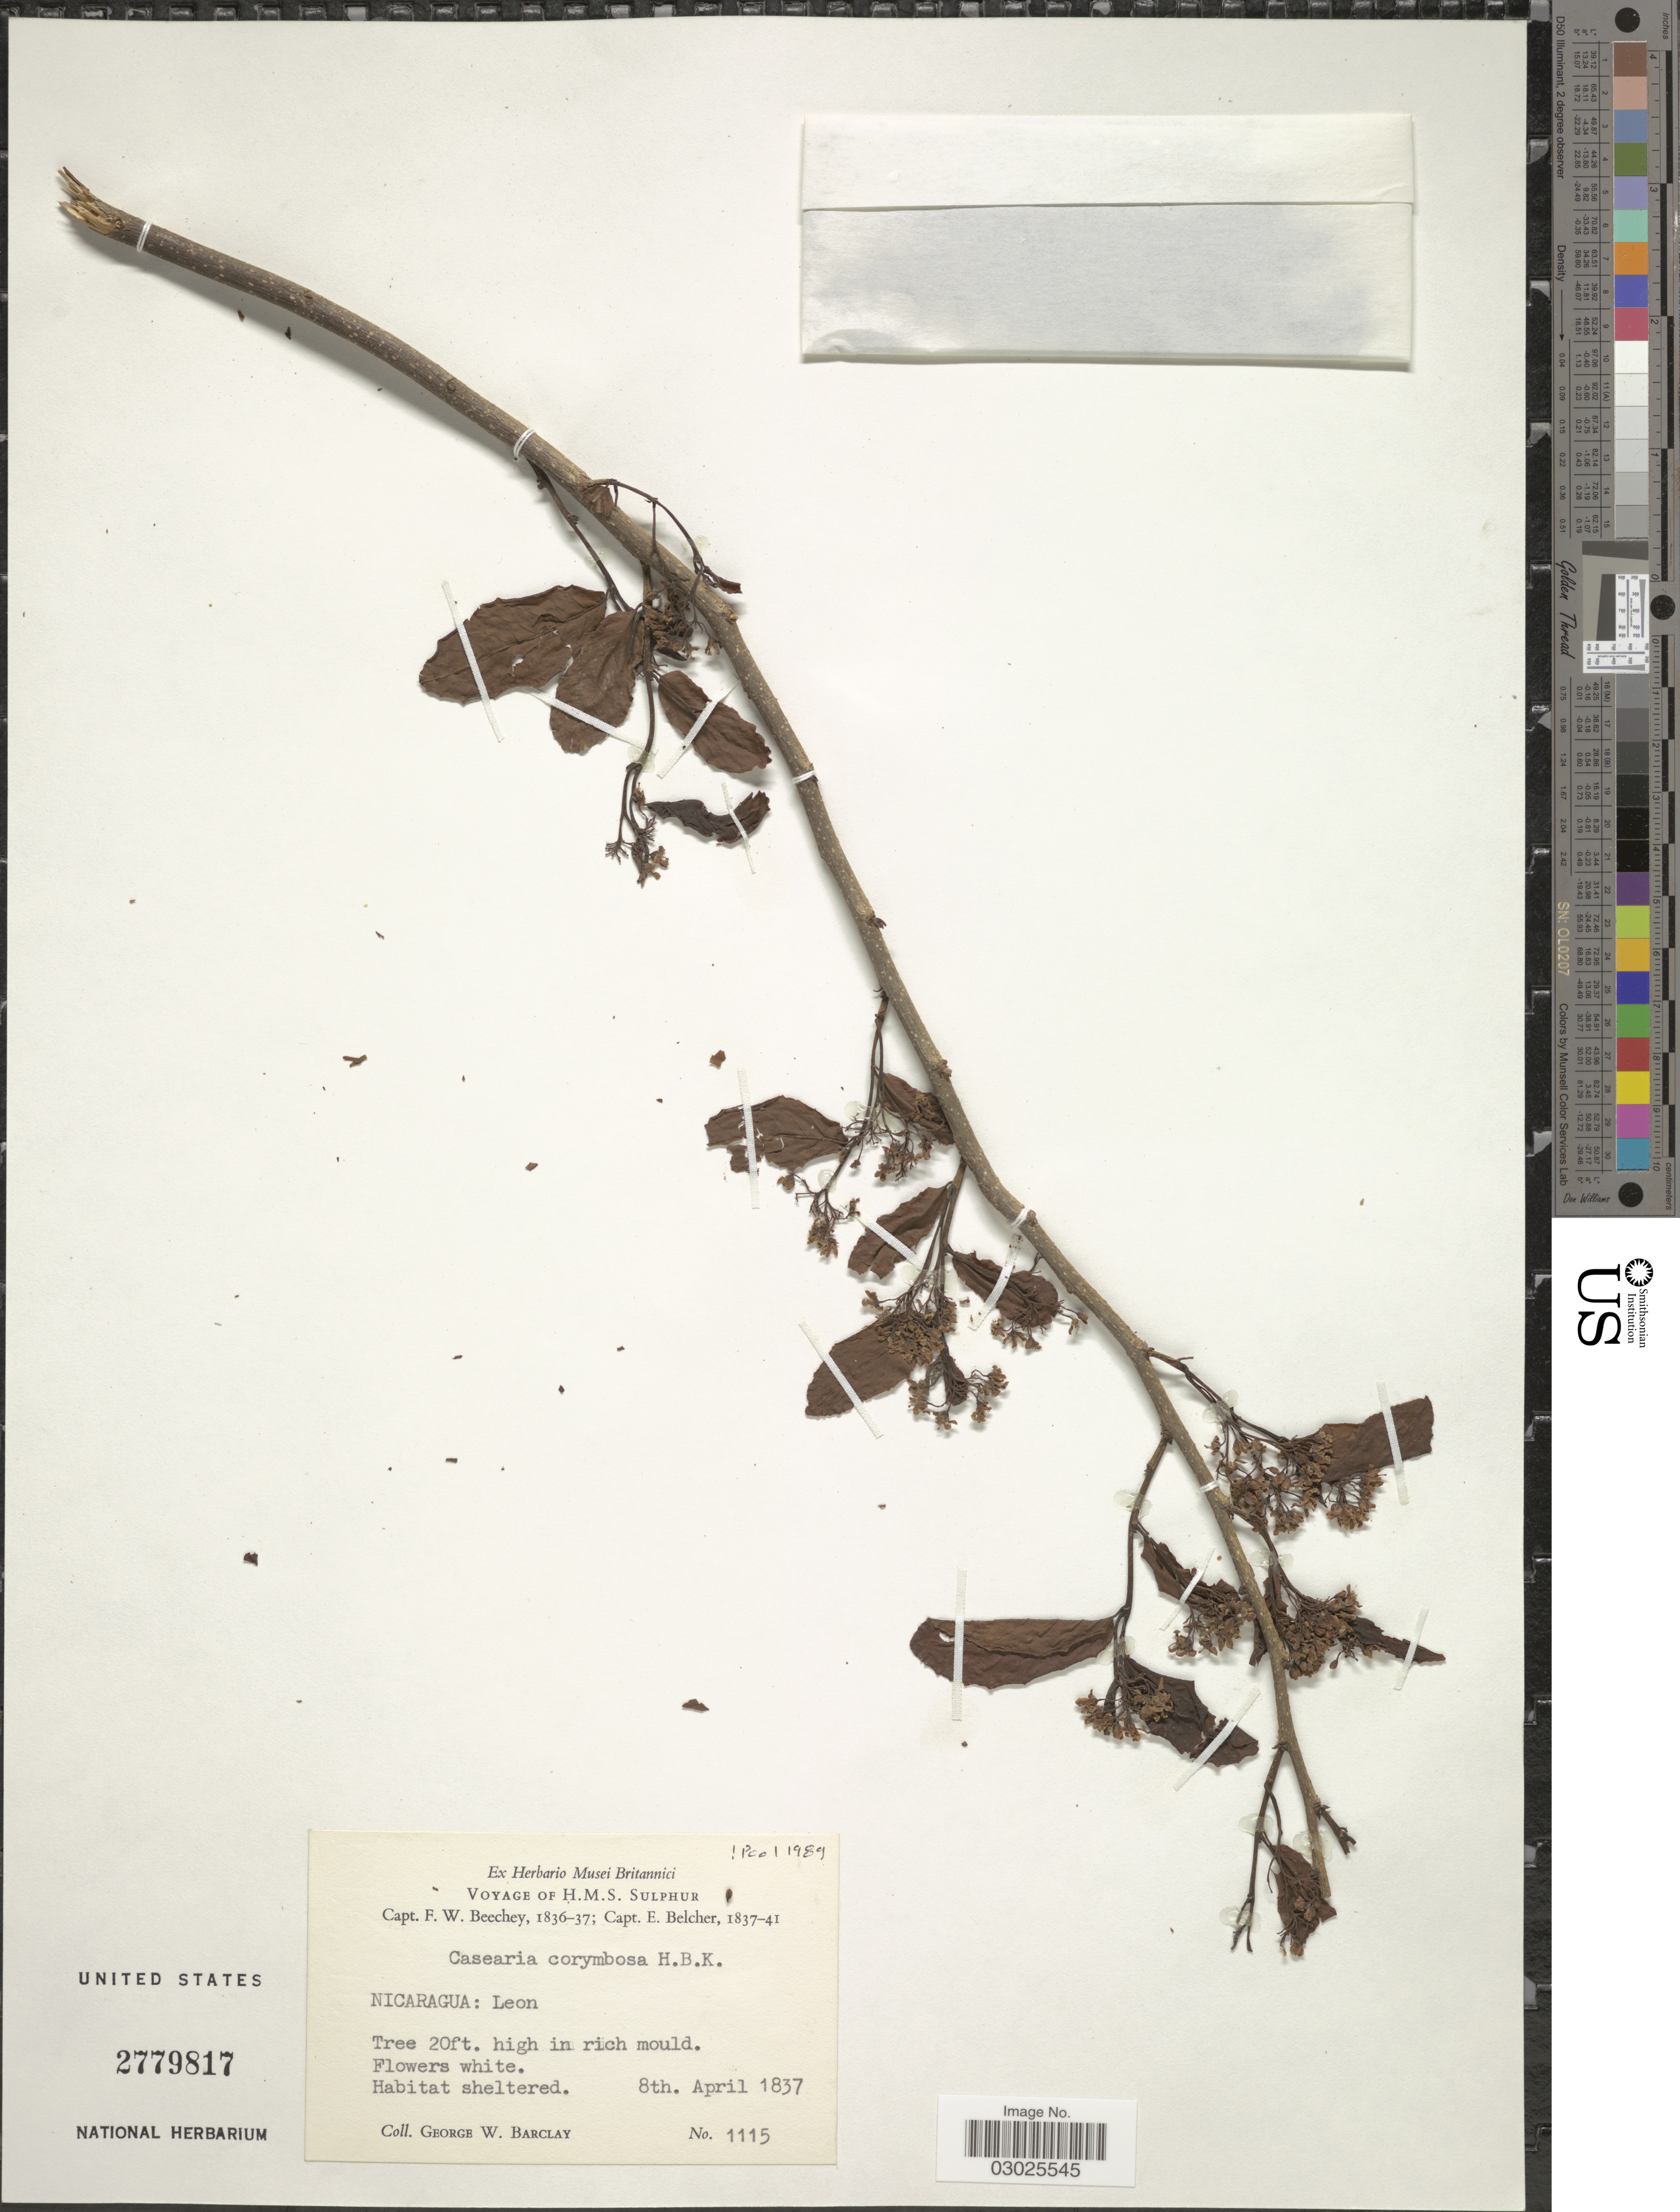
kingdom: Plantae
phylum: Tracheophyta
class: Magnoliopsida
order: Malpighiales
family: Salicaceae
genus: Casearia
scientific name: Casearia corymbosa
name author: Kunth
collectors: G. W. Barclay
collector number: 1115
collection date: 1837-04-08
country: Nicaragua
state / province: Leon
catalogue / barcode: US 2779817